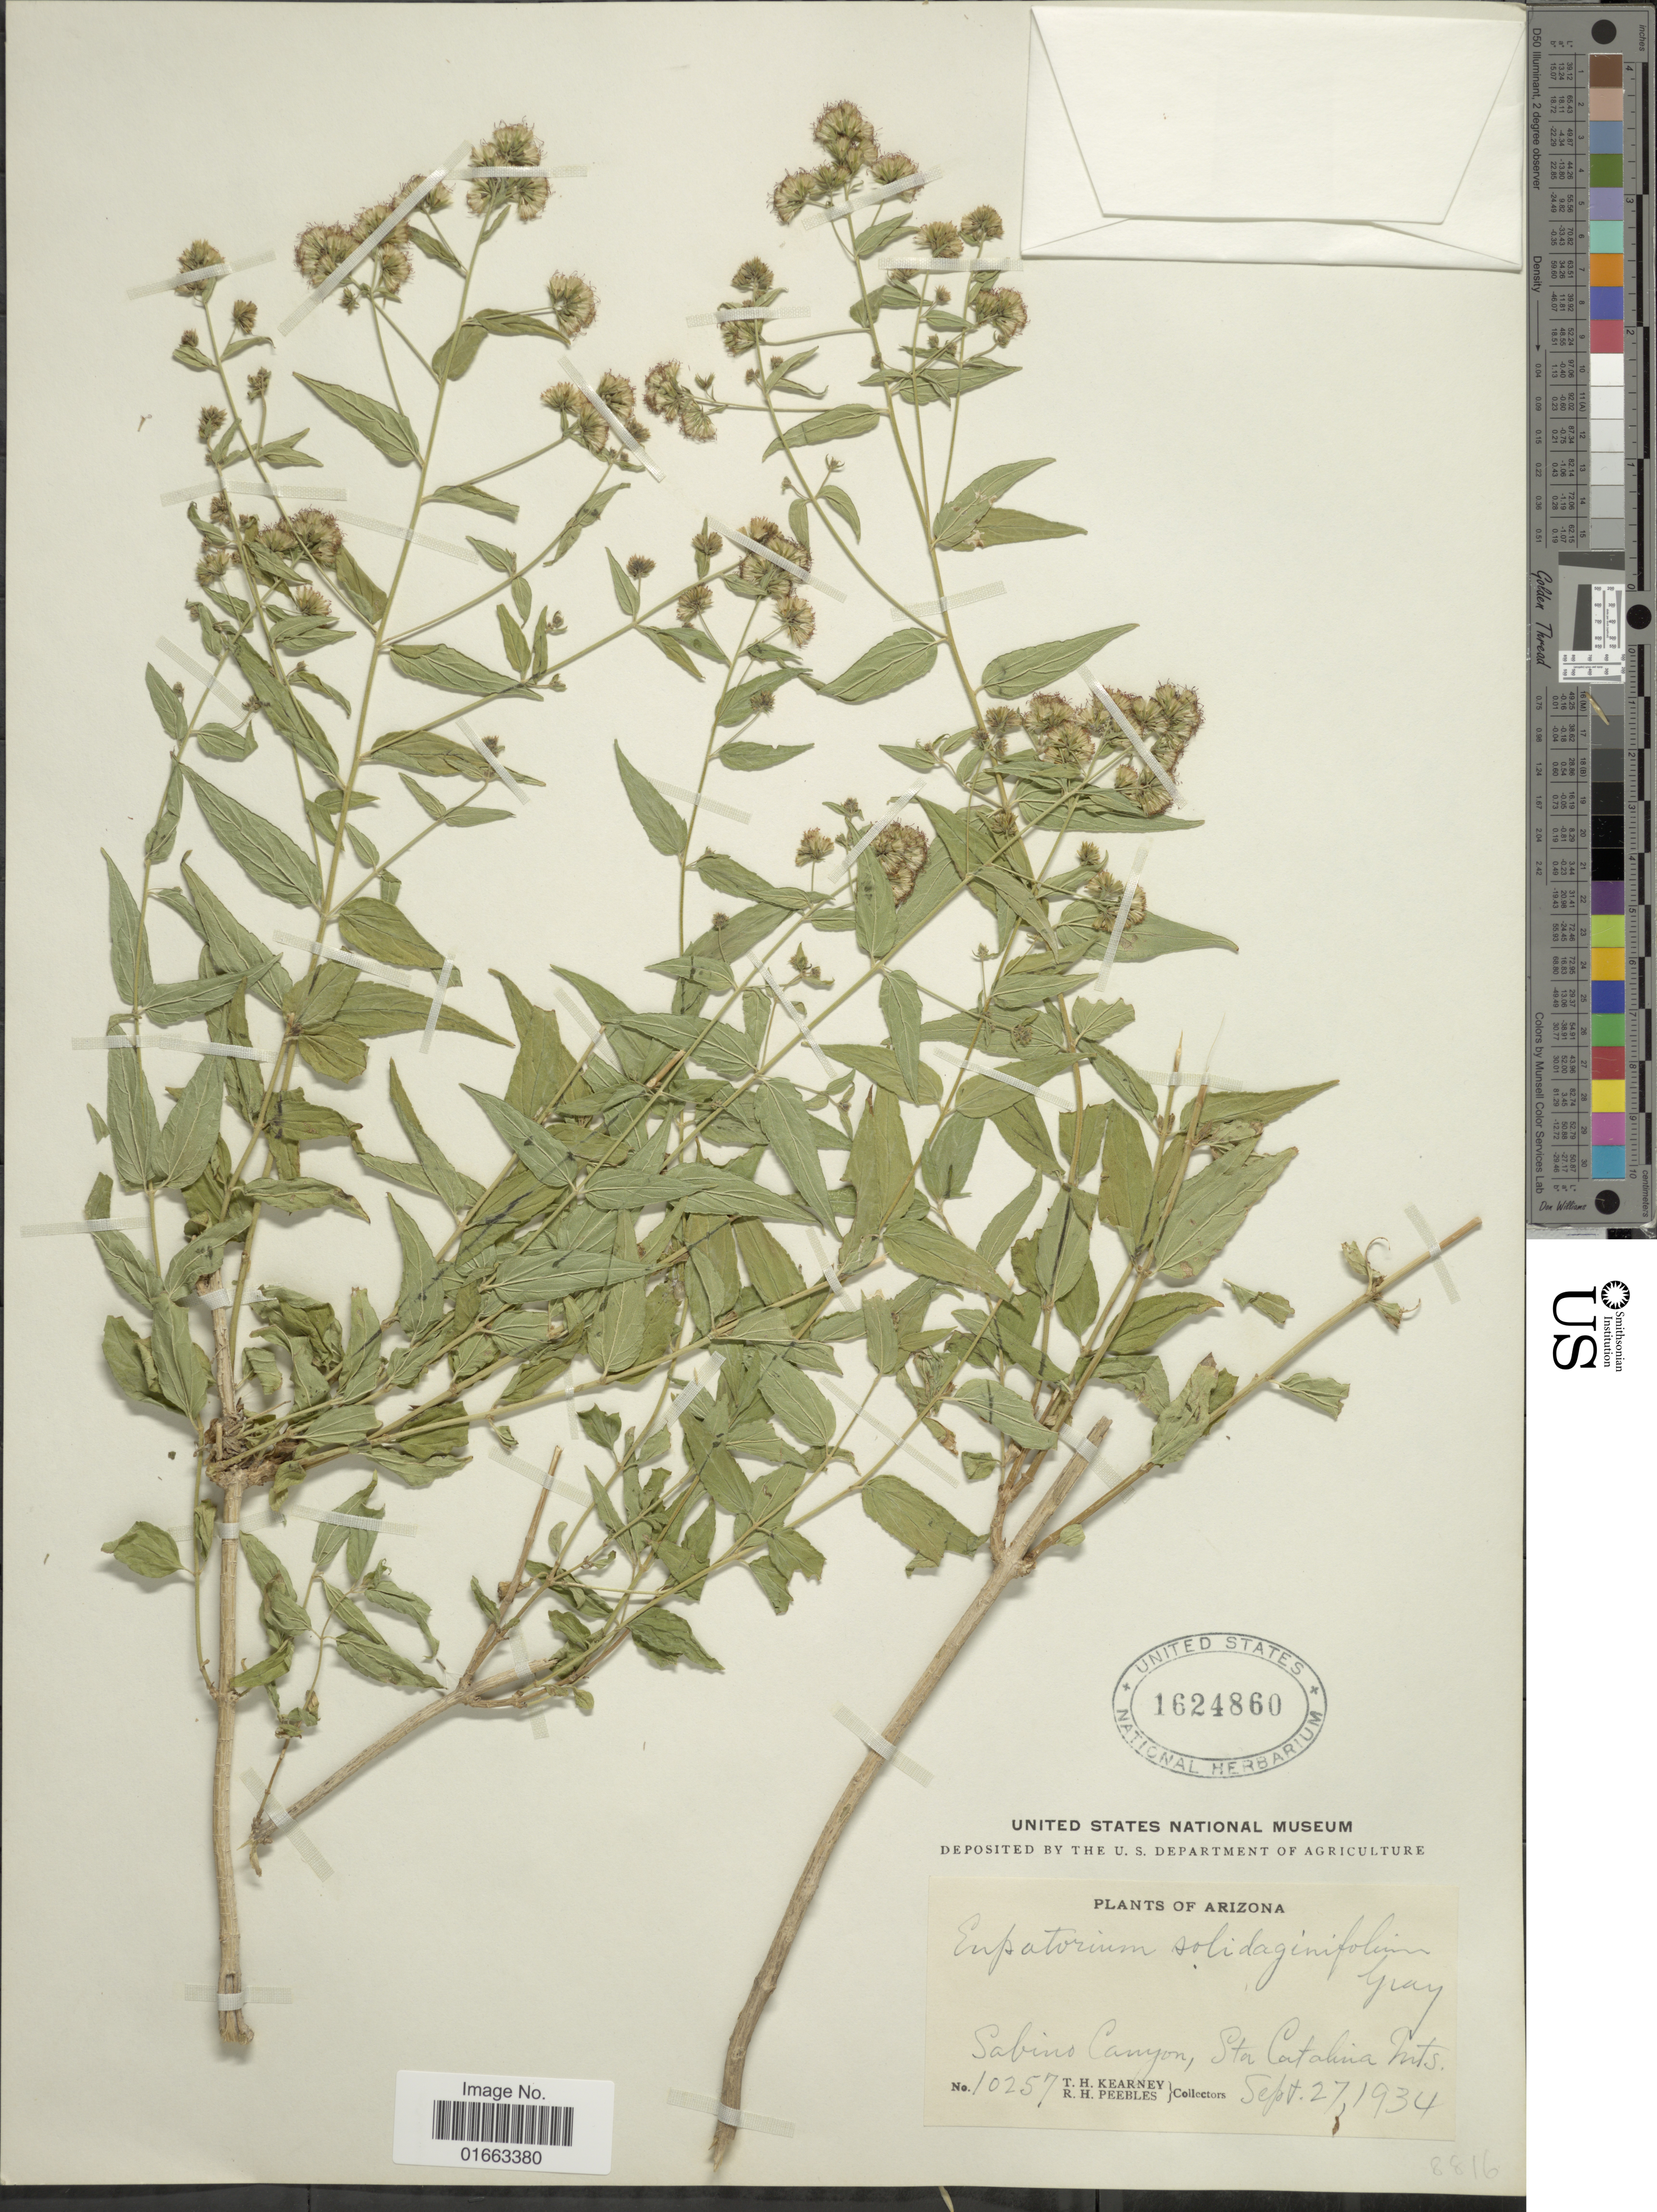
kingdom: Plantae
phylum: Tracheophyta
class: Magnoliopsida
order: Asterales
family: Asteraceae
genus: Koanophyllon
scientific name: Koanophyllon solidaginifolium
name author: (A. Gray) R.M. King & H. Rob.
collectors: T. H. Kearney & R. H. Peebles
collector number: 10257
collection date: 1934-09-27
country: United States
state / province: Arizona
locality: Sabinas Canyon, Sta Catalina Mts.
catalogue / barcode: US 1624860